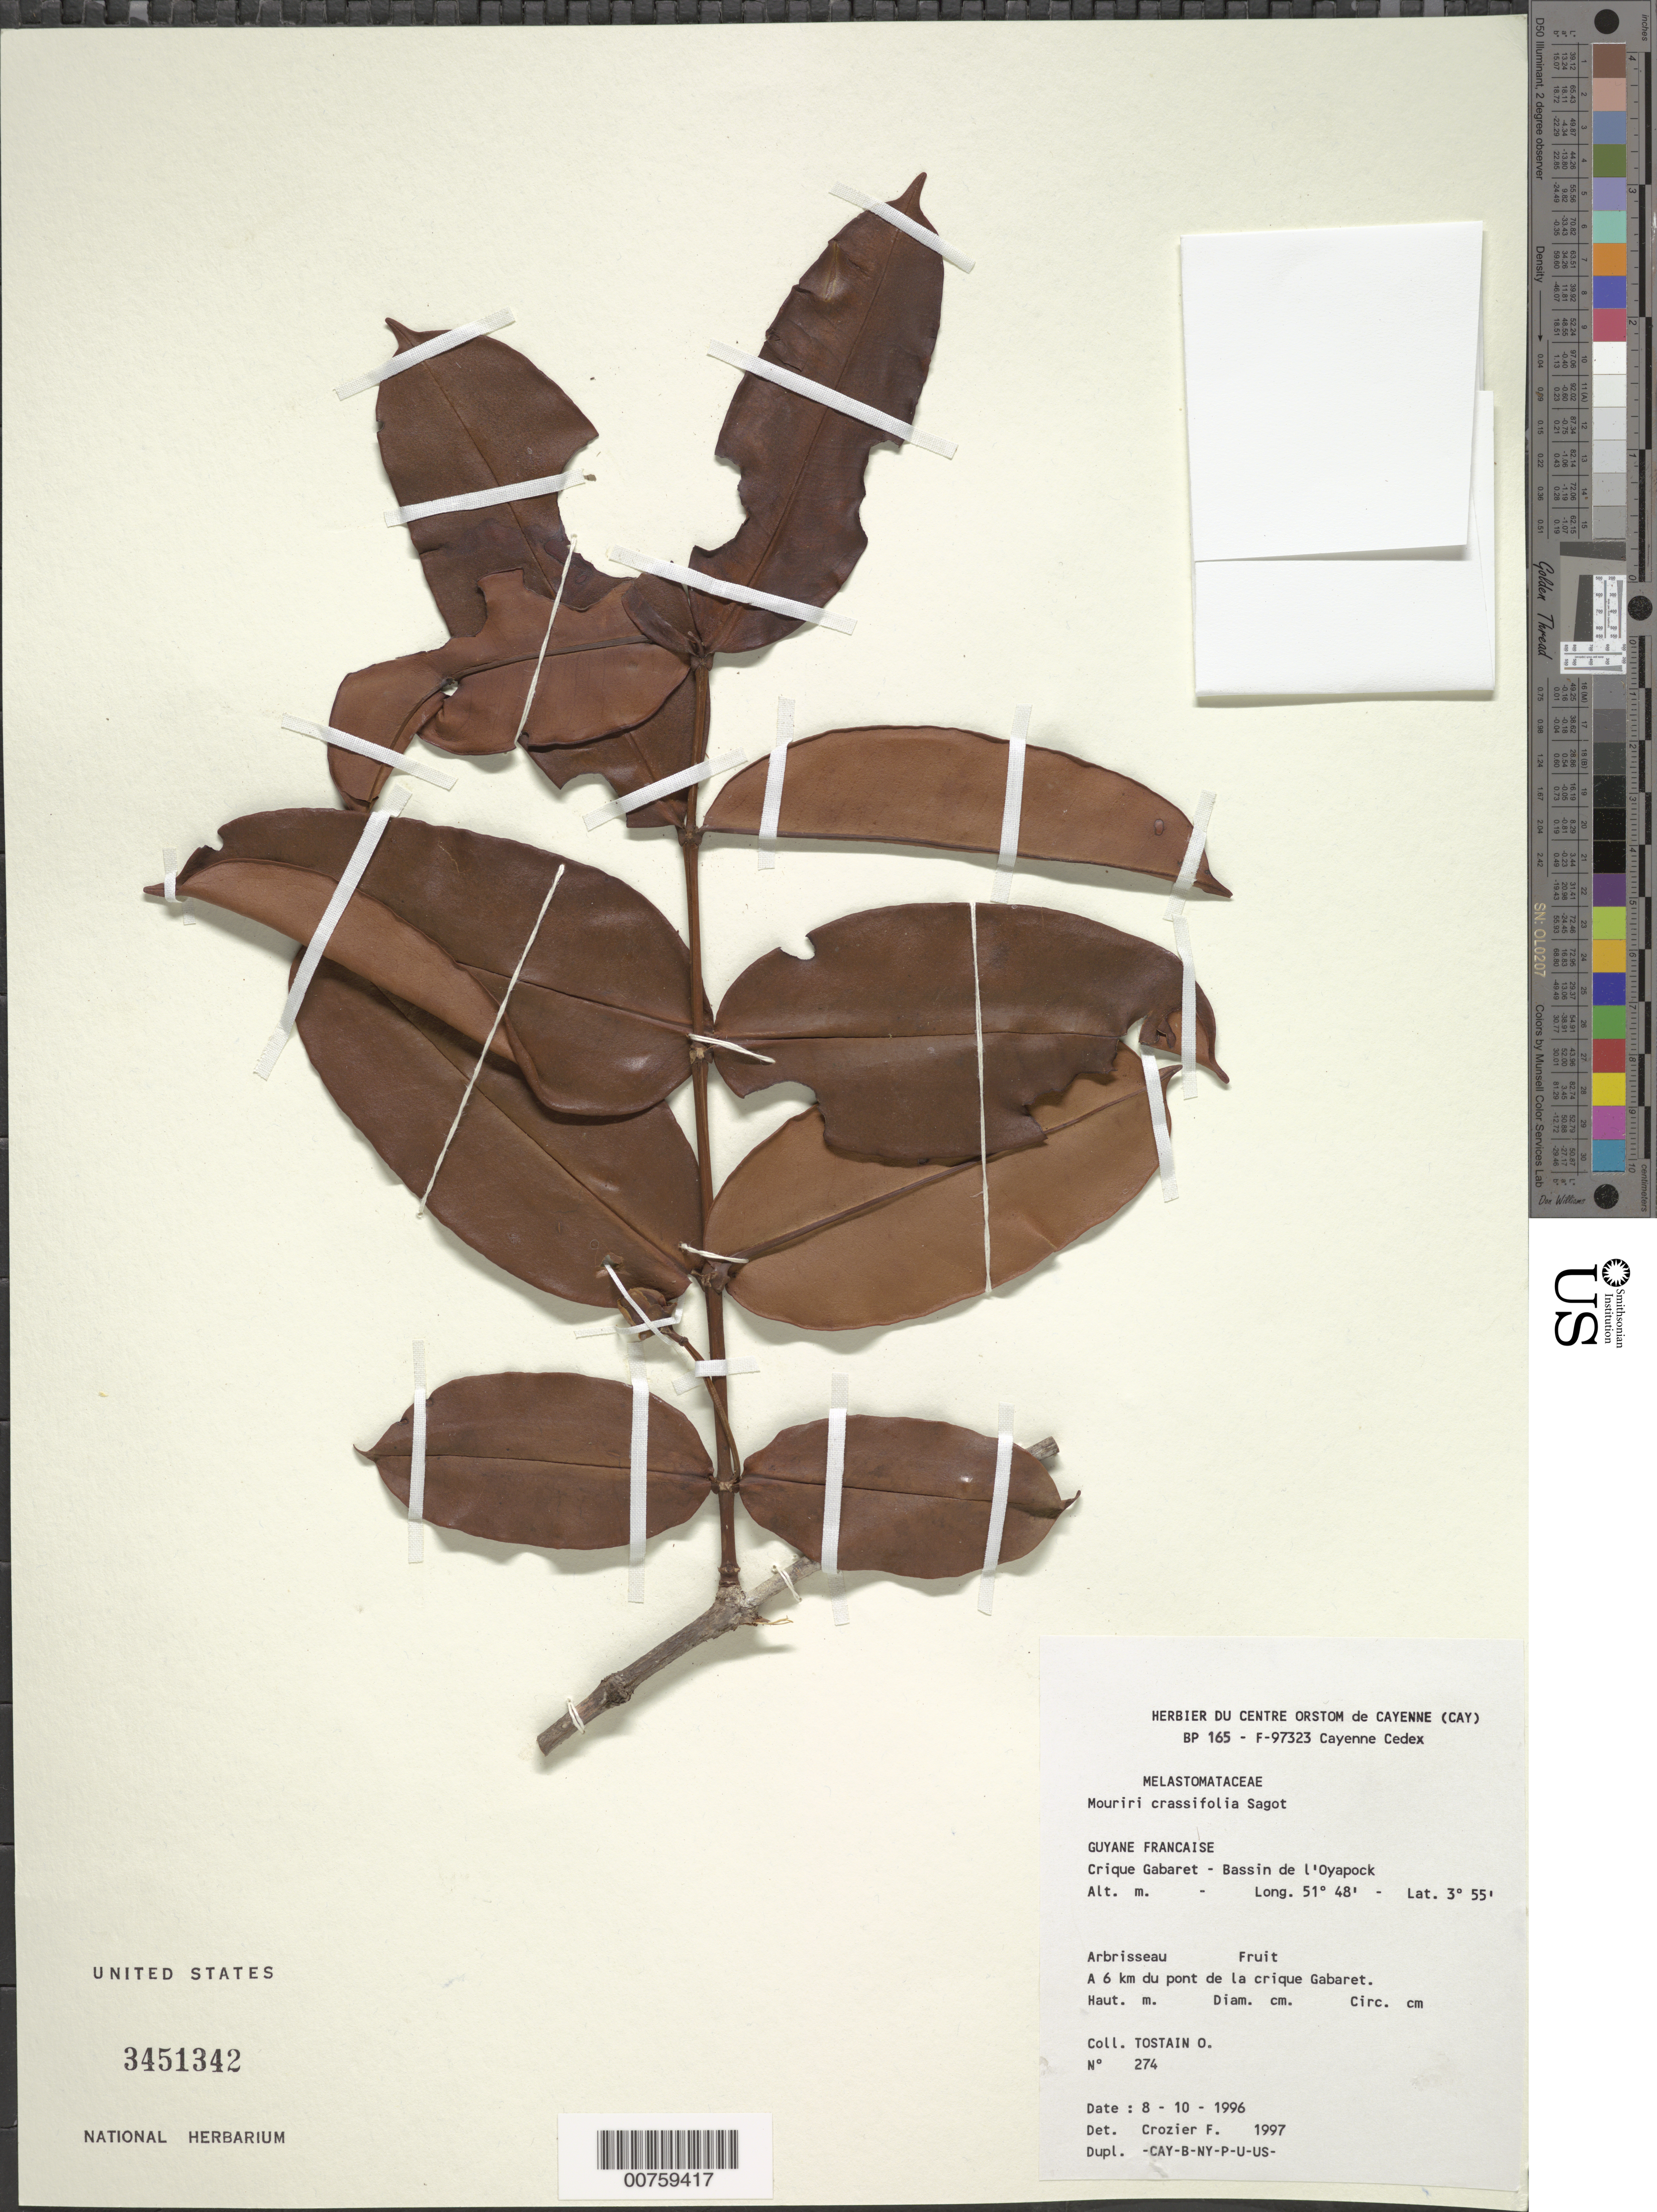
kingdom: Plantae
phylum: Tracheophyta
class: Magnoliopsida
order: Myrtales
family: Melastomataceae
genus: Mouriri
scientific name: Mouriri crassifolia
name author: Sagot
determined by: Michelangeli, F. A.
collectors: O. Tostain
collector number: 274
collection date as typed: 8-Oct-96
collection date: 1996-10-08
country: French Guiana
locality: Crique Gabaret, Bassin de l'Oyapock, 6 km du pont de la crique Gabaret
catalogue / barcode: US 3451342